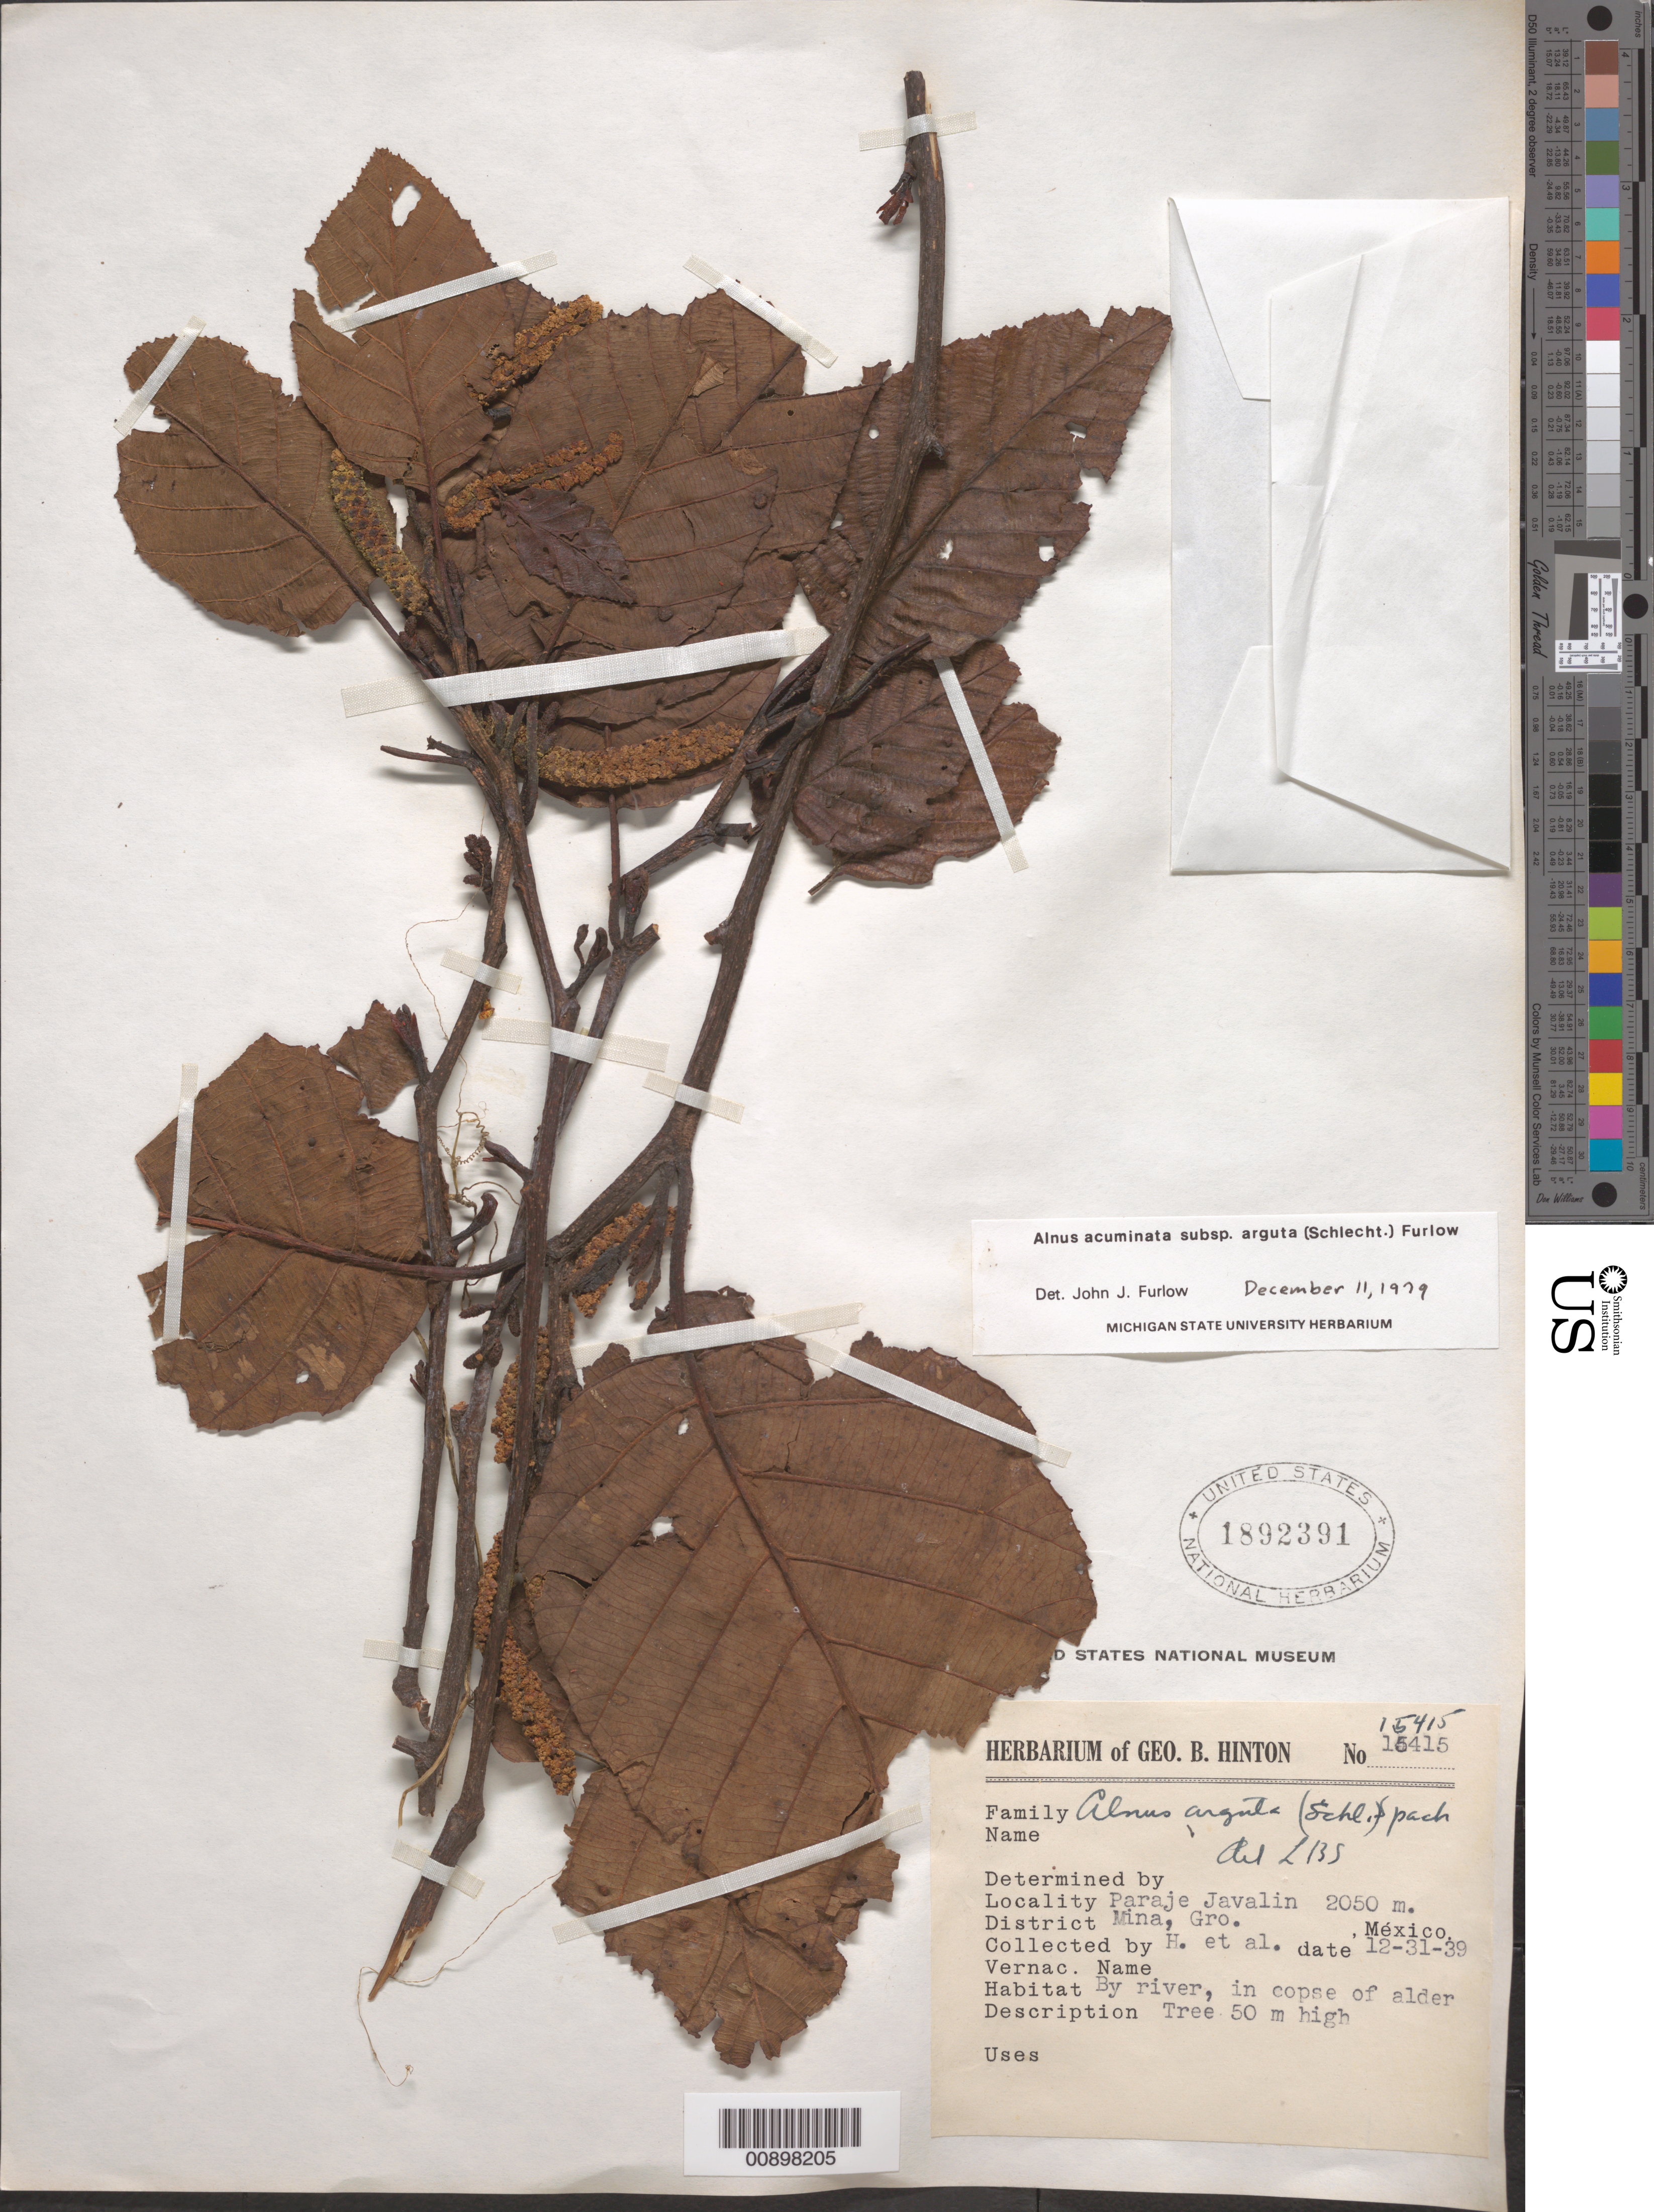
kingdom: Plantae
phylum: Tracheophyta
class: Magnoliopsida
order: Fagales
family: Betulaceae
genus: Alnus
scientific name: Alnus acuminata subsp. arguta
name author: (Schltdl.) Furlow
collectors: G. B. Hinton & et al.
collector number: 15415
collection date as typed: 31 Dec 1939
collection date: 1939-12-31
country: Mexico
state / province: Guerrero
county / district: Mina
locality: Paraje Javalin, District of Mina, State of Guerrero.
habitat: By river, in copse of alder.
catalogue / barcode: US 1892391